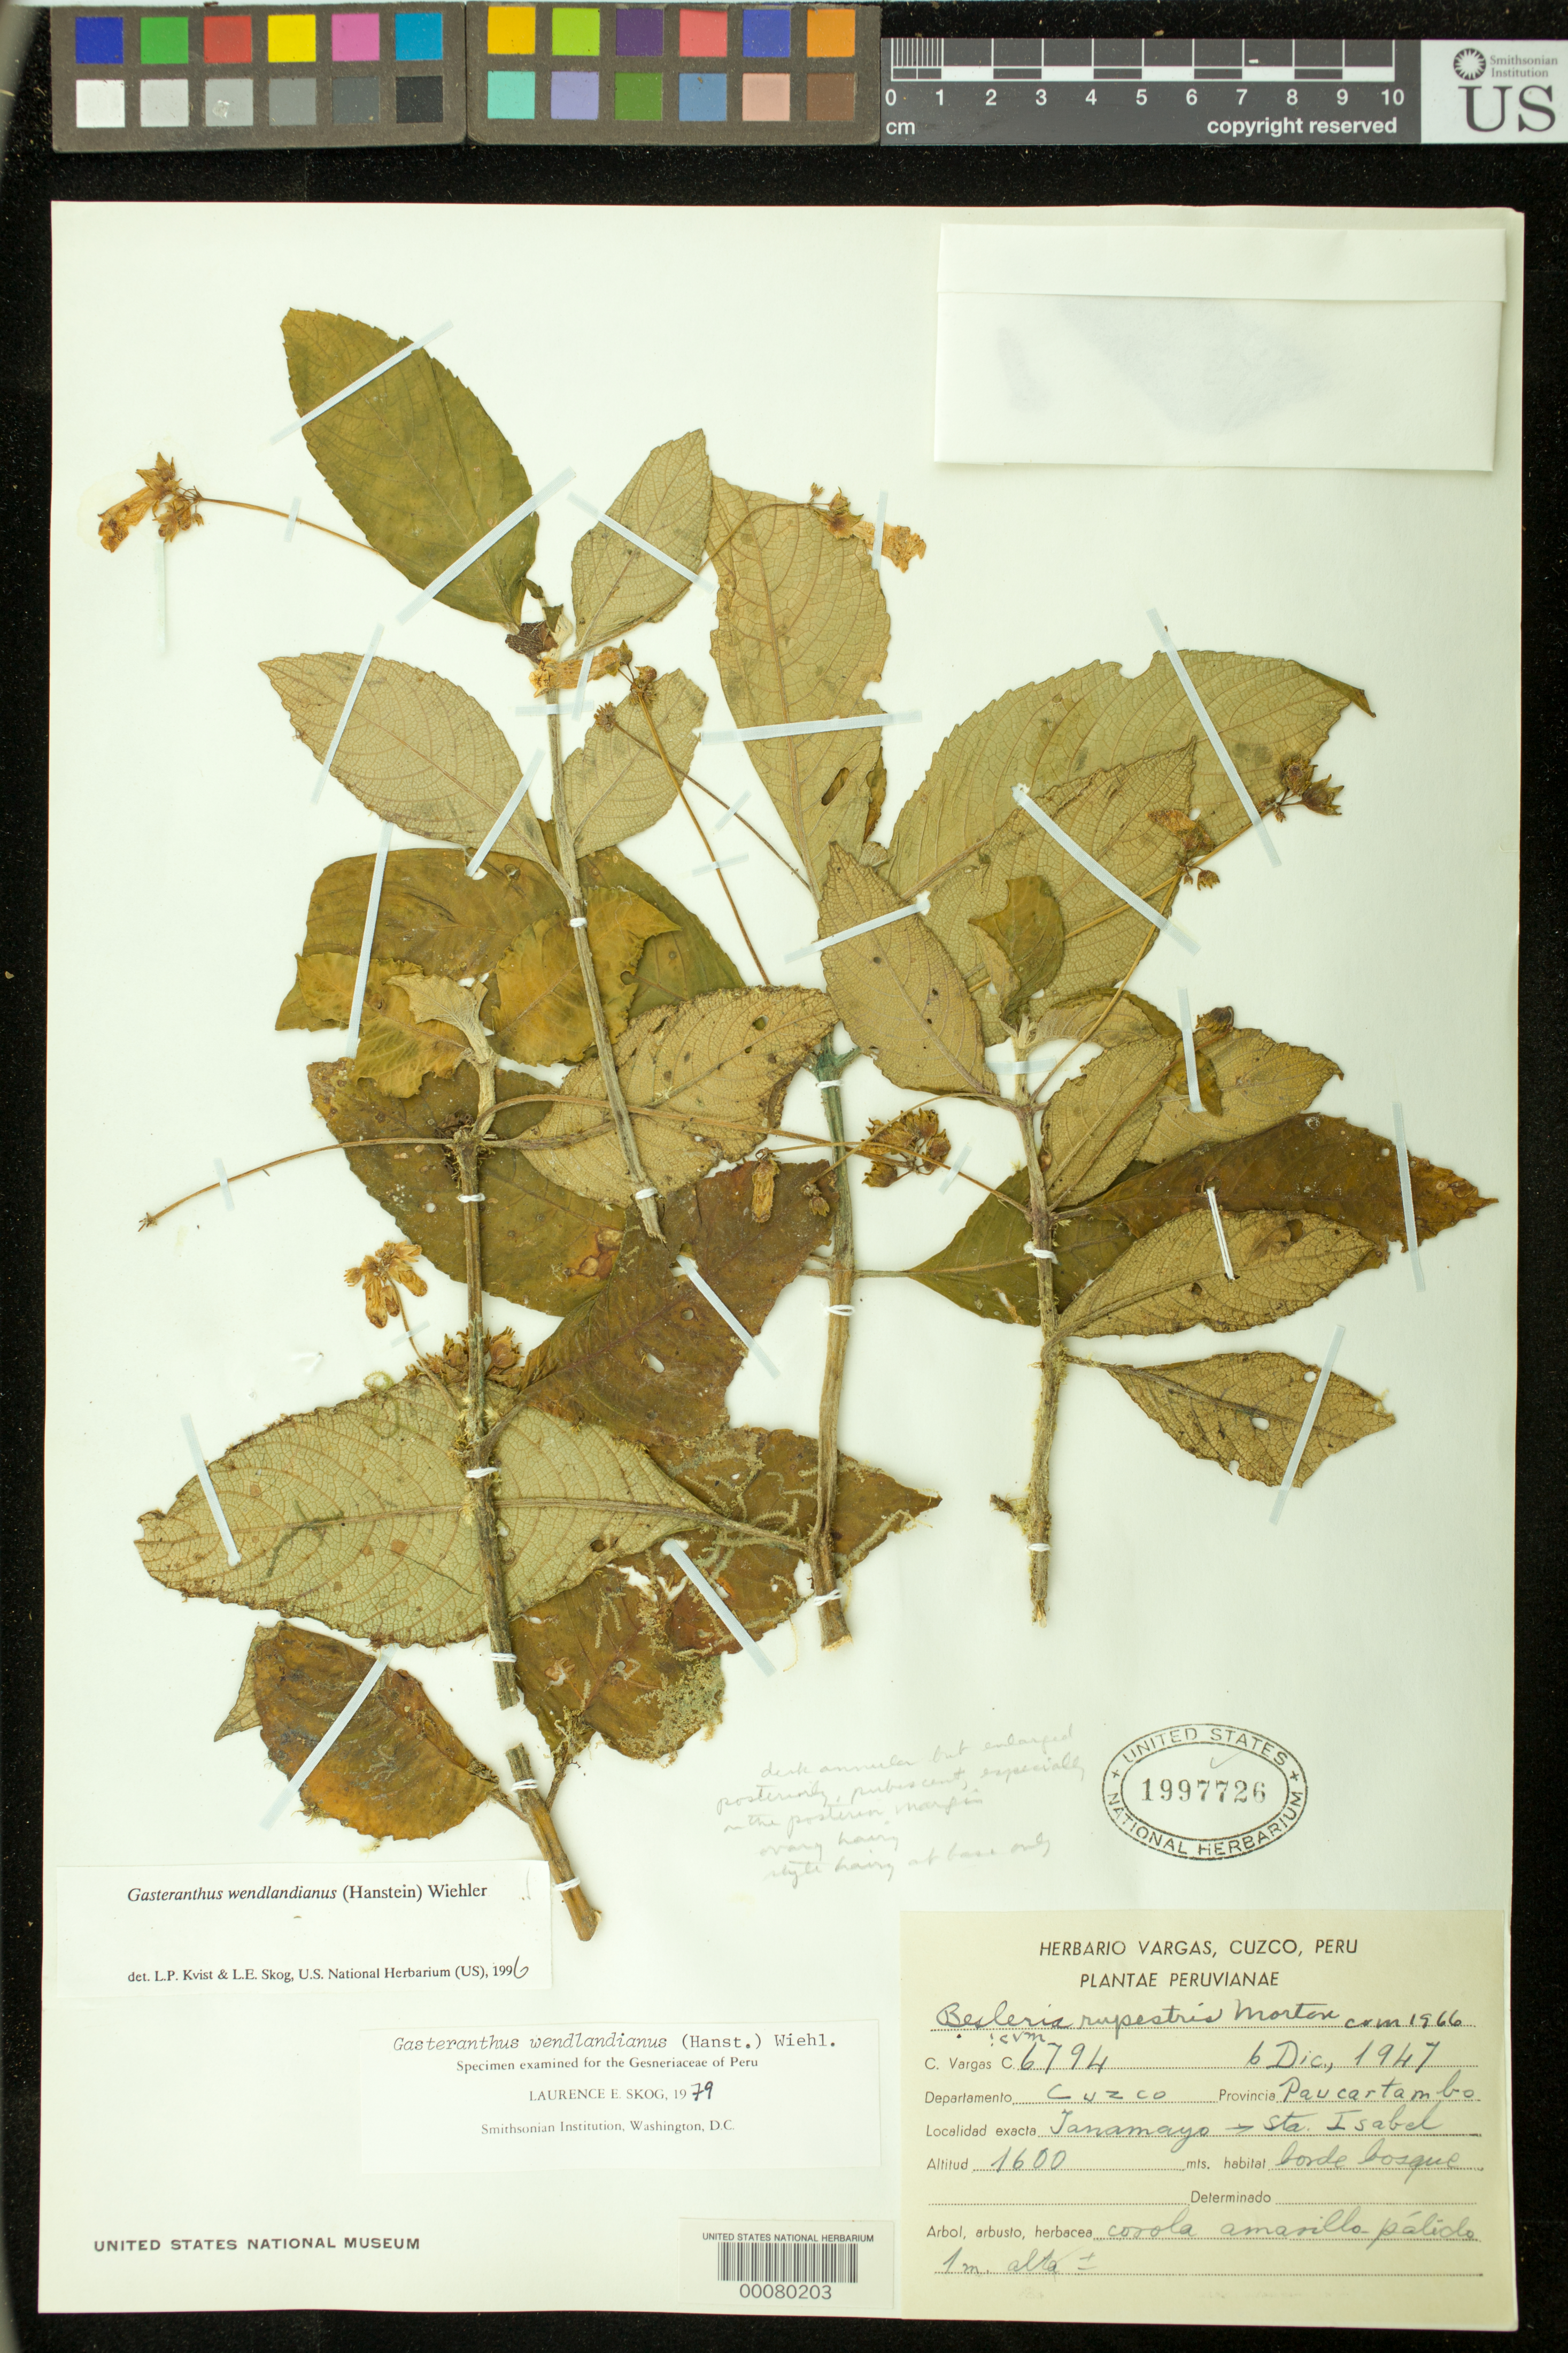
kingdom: Plantae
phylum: Tracheophyta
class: Magnoliopsida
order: Lamiales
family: Gesneriaceae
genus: Gasteranthus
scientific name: Gasteranthus wendlandianus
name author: (Hanst.) Wiehler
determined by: Skog, Laurence E.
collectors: C. Vargas C.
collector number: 6794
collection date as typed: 06 Dec 1947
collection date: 1947-12-06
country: Peru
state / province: Cusco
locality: Prov. Paucartambo; Tanamayo to Sta. Isabel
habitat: Borde bosque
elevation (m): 1600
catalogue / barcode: US 1997726